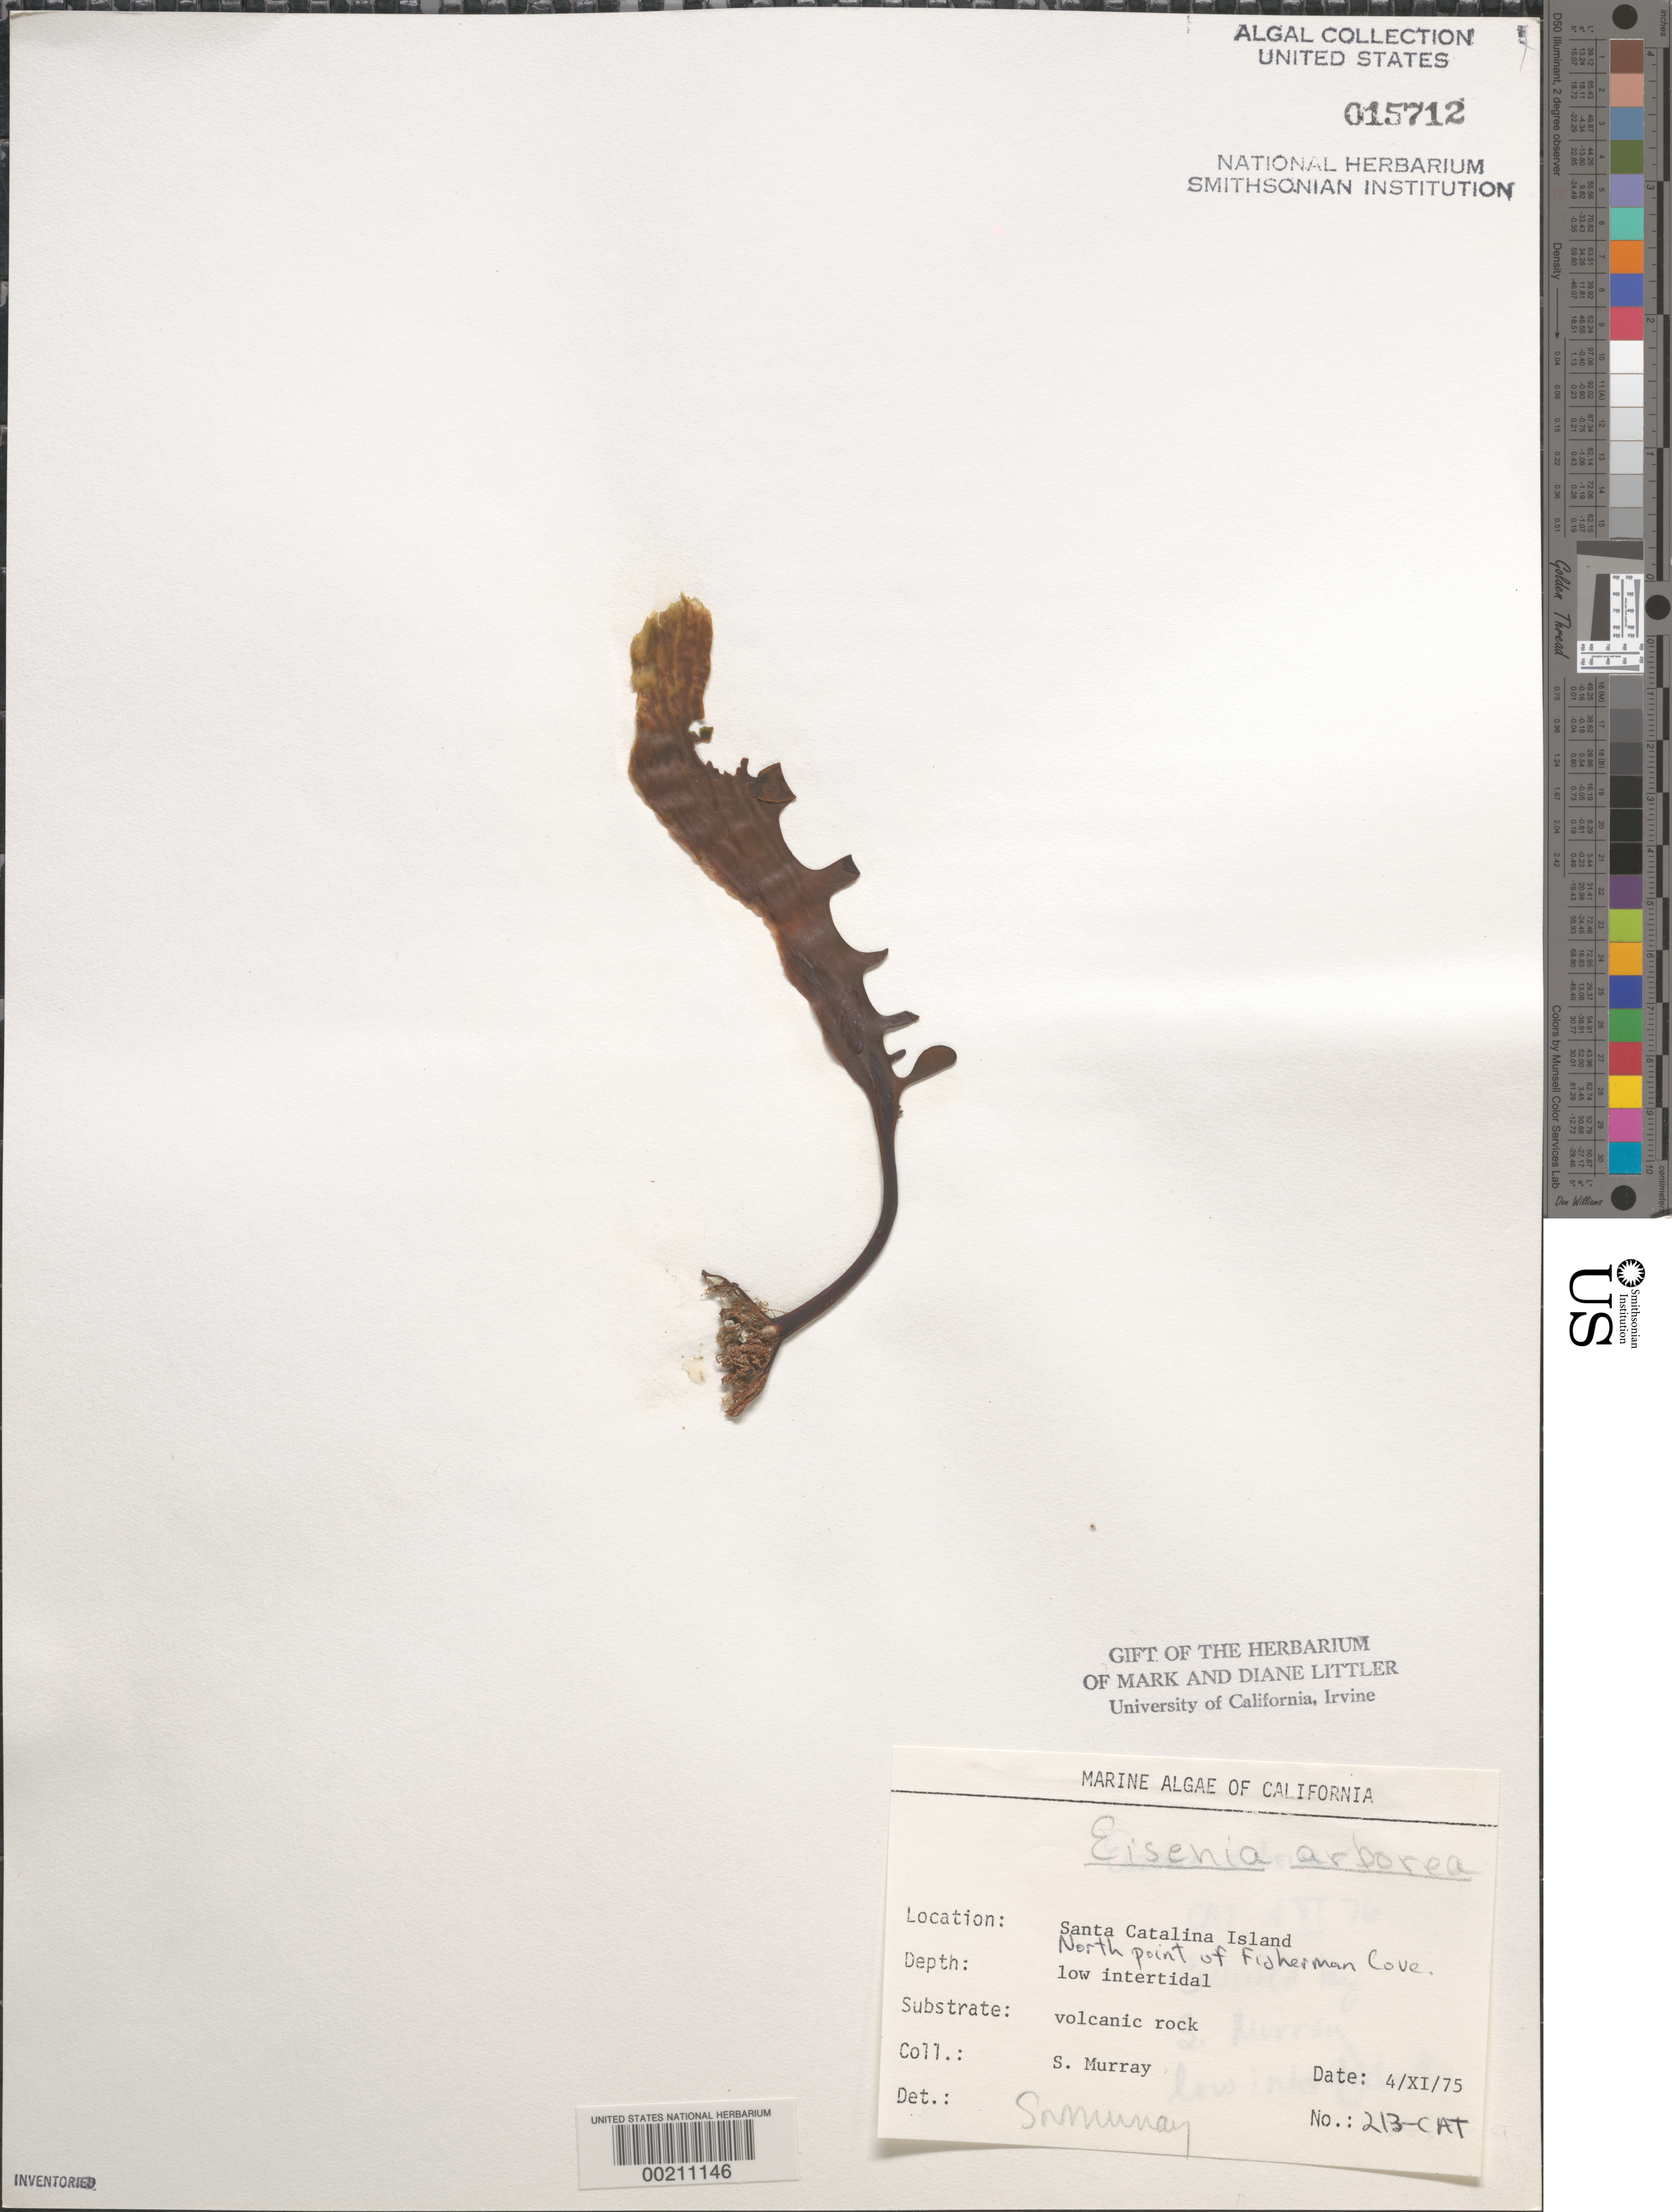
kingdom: Chromista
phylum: Ochrophyta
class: Phaeophyceae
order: Laminariales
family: Lessoniaceae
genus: Eisenia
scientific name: Eisenia arborea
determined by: Murray, S. N.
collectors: S. N. Murray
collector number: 213-cat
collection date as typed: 04 Nov 1975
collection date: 1975-11-04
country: United States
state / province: California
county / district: Los Angeles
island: Santa Catalina Island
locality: Fishermen Cove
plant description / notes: BLM-SOCALBIGHT Rocky Intertidal Survey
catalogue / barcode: US 15712